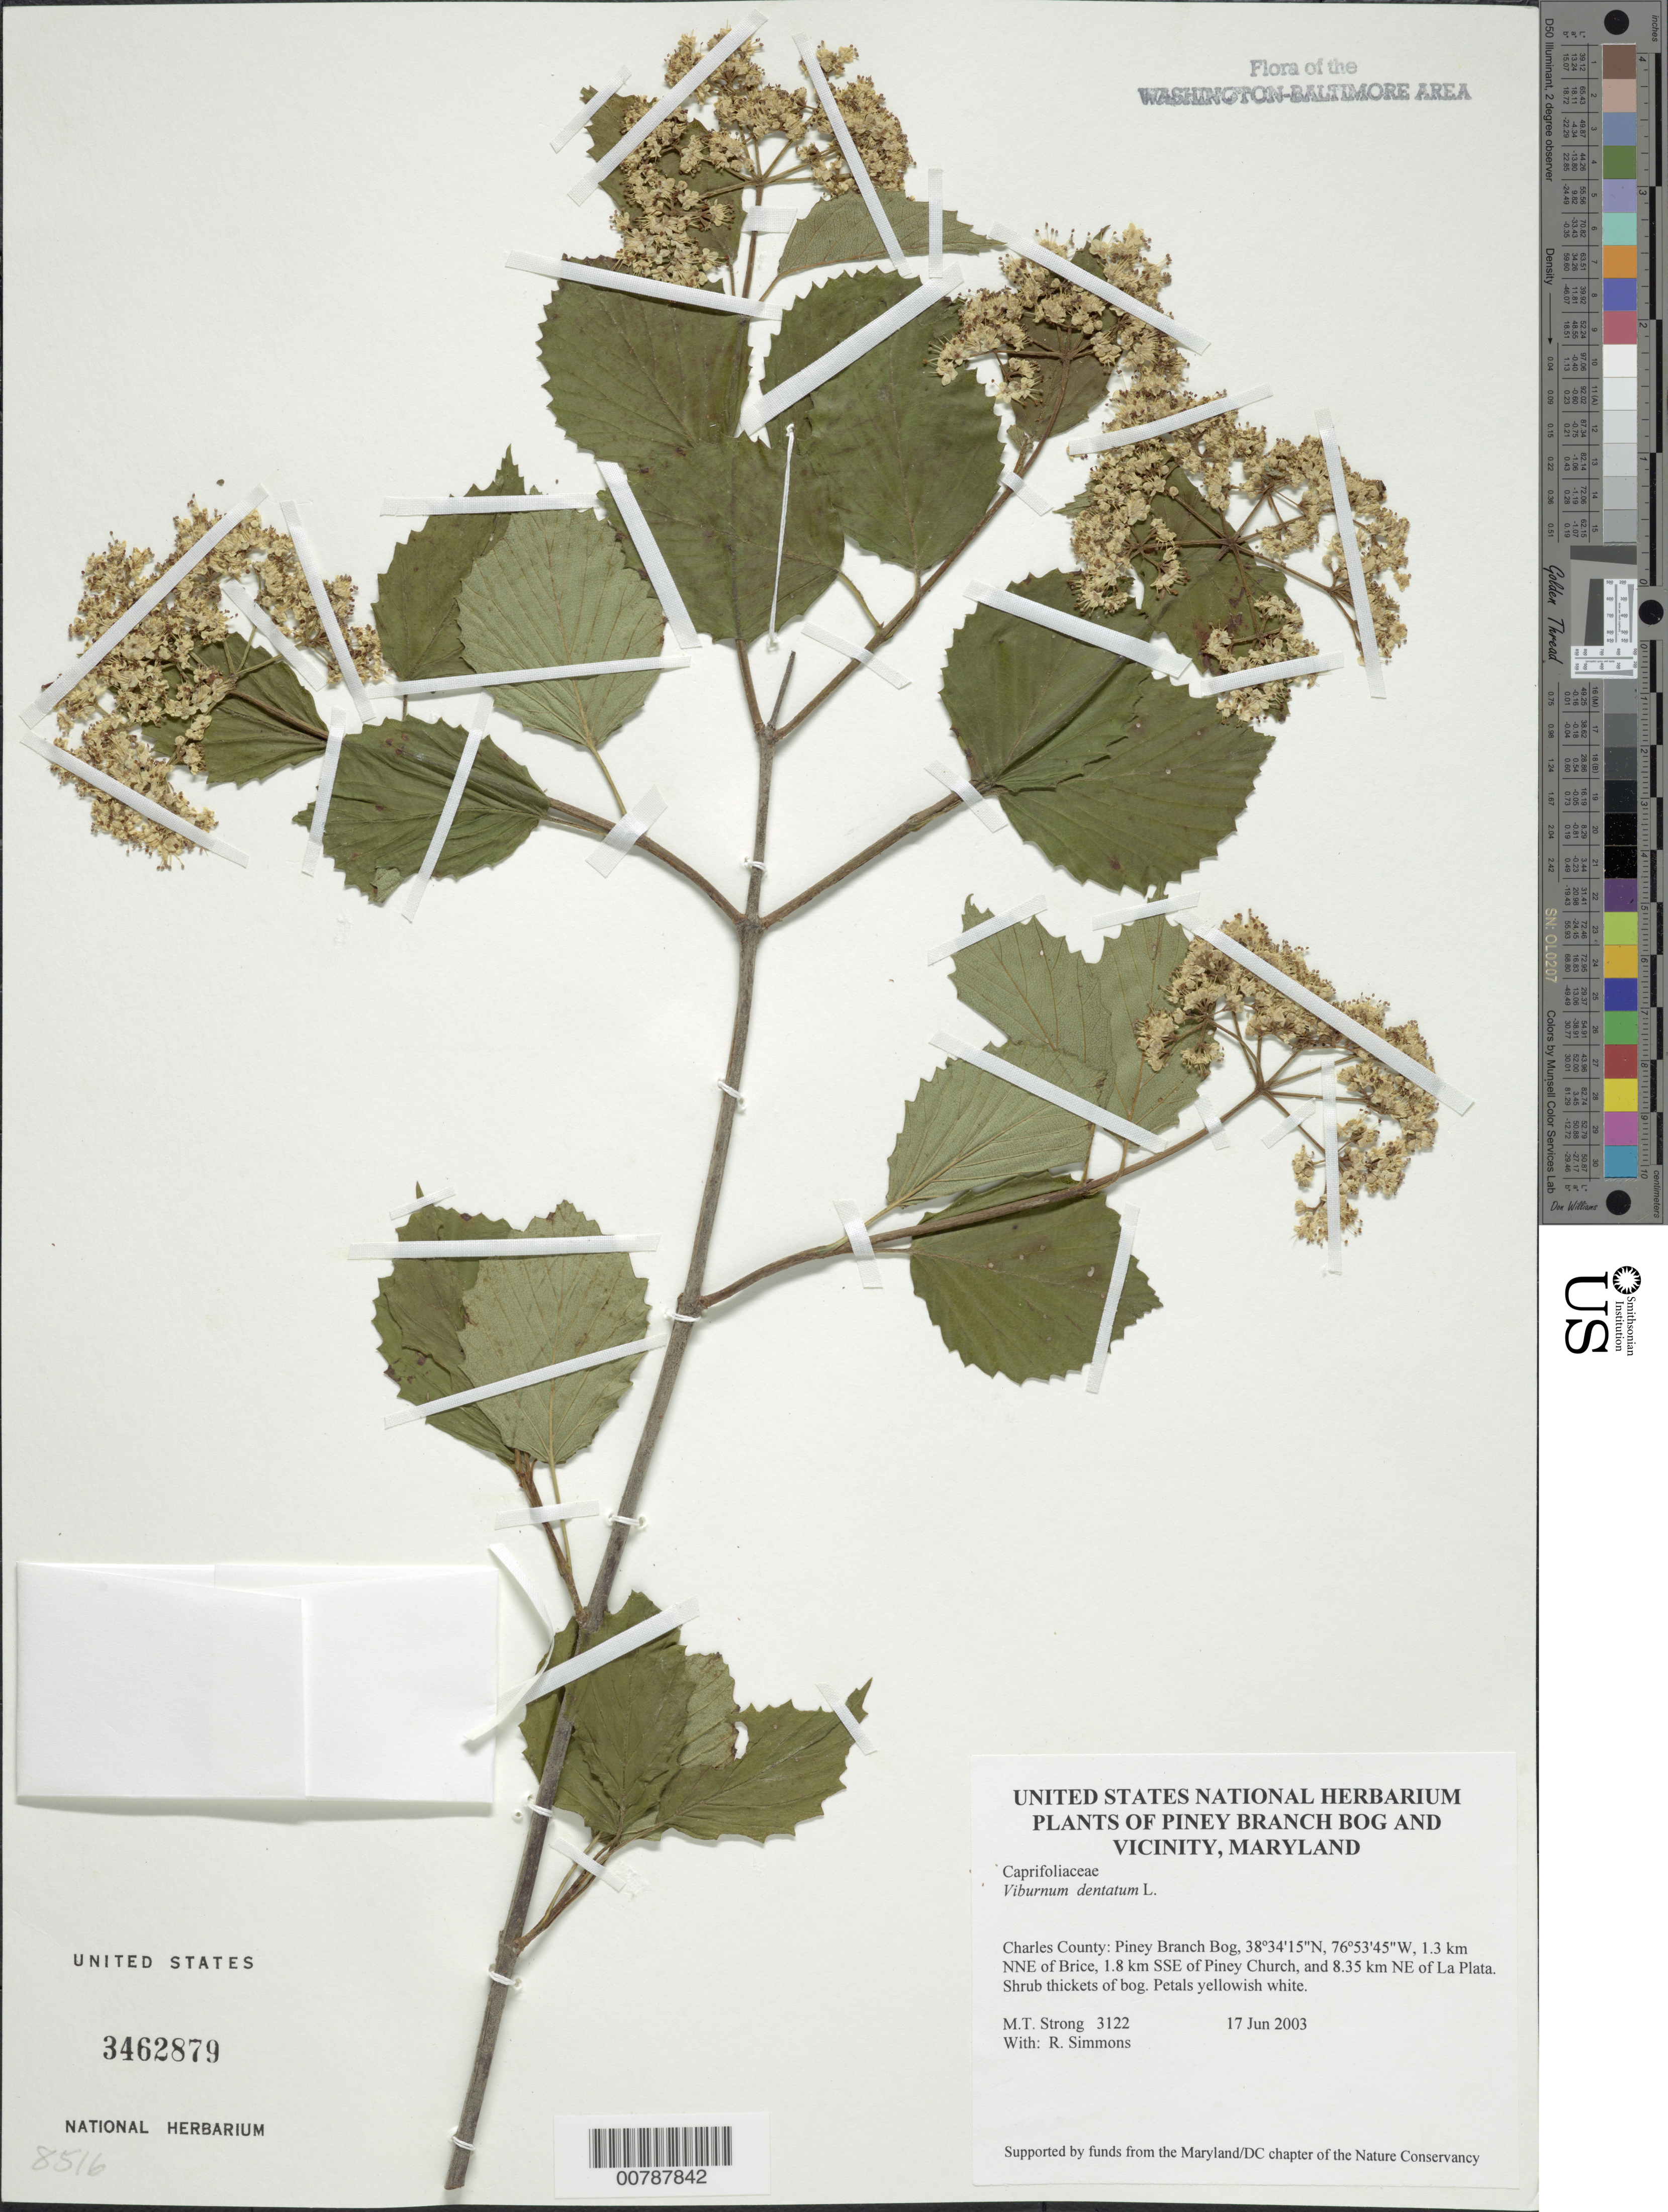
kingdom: Plantae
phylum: Tracheophyta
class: Magnoliopsida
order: Dipsacales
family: Viburnaceae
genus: Viburnum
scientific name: Viburnum dentatum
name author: L.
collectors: M. T. Strong & R. H. Simmons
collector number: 3122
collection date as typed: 17 Jun 2003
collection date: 2003-06-17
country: United States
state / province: Maryland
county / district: Charles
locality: Piney Branch Bog, 1.3 km NNE of Brice, 1.8 km SSE of Piney Church, and 8.35 km NE of La Plata.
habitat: Shrub thickets of bog.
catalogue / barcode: US 3462879